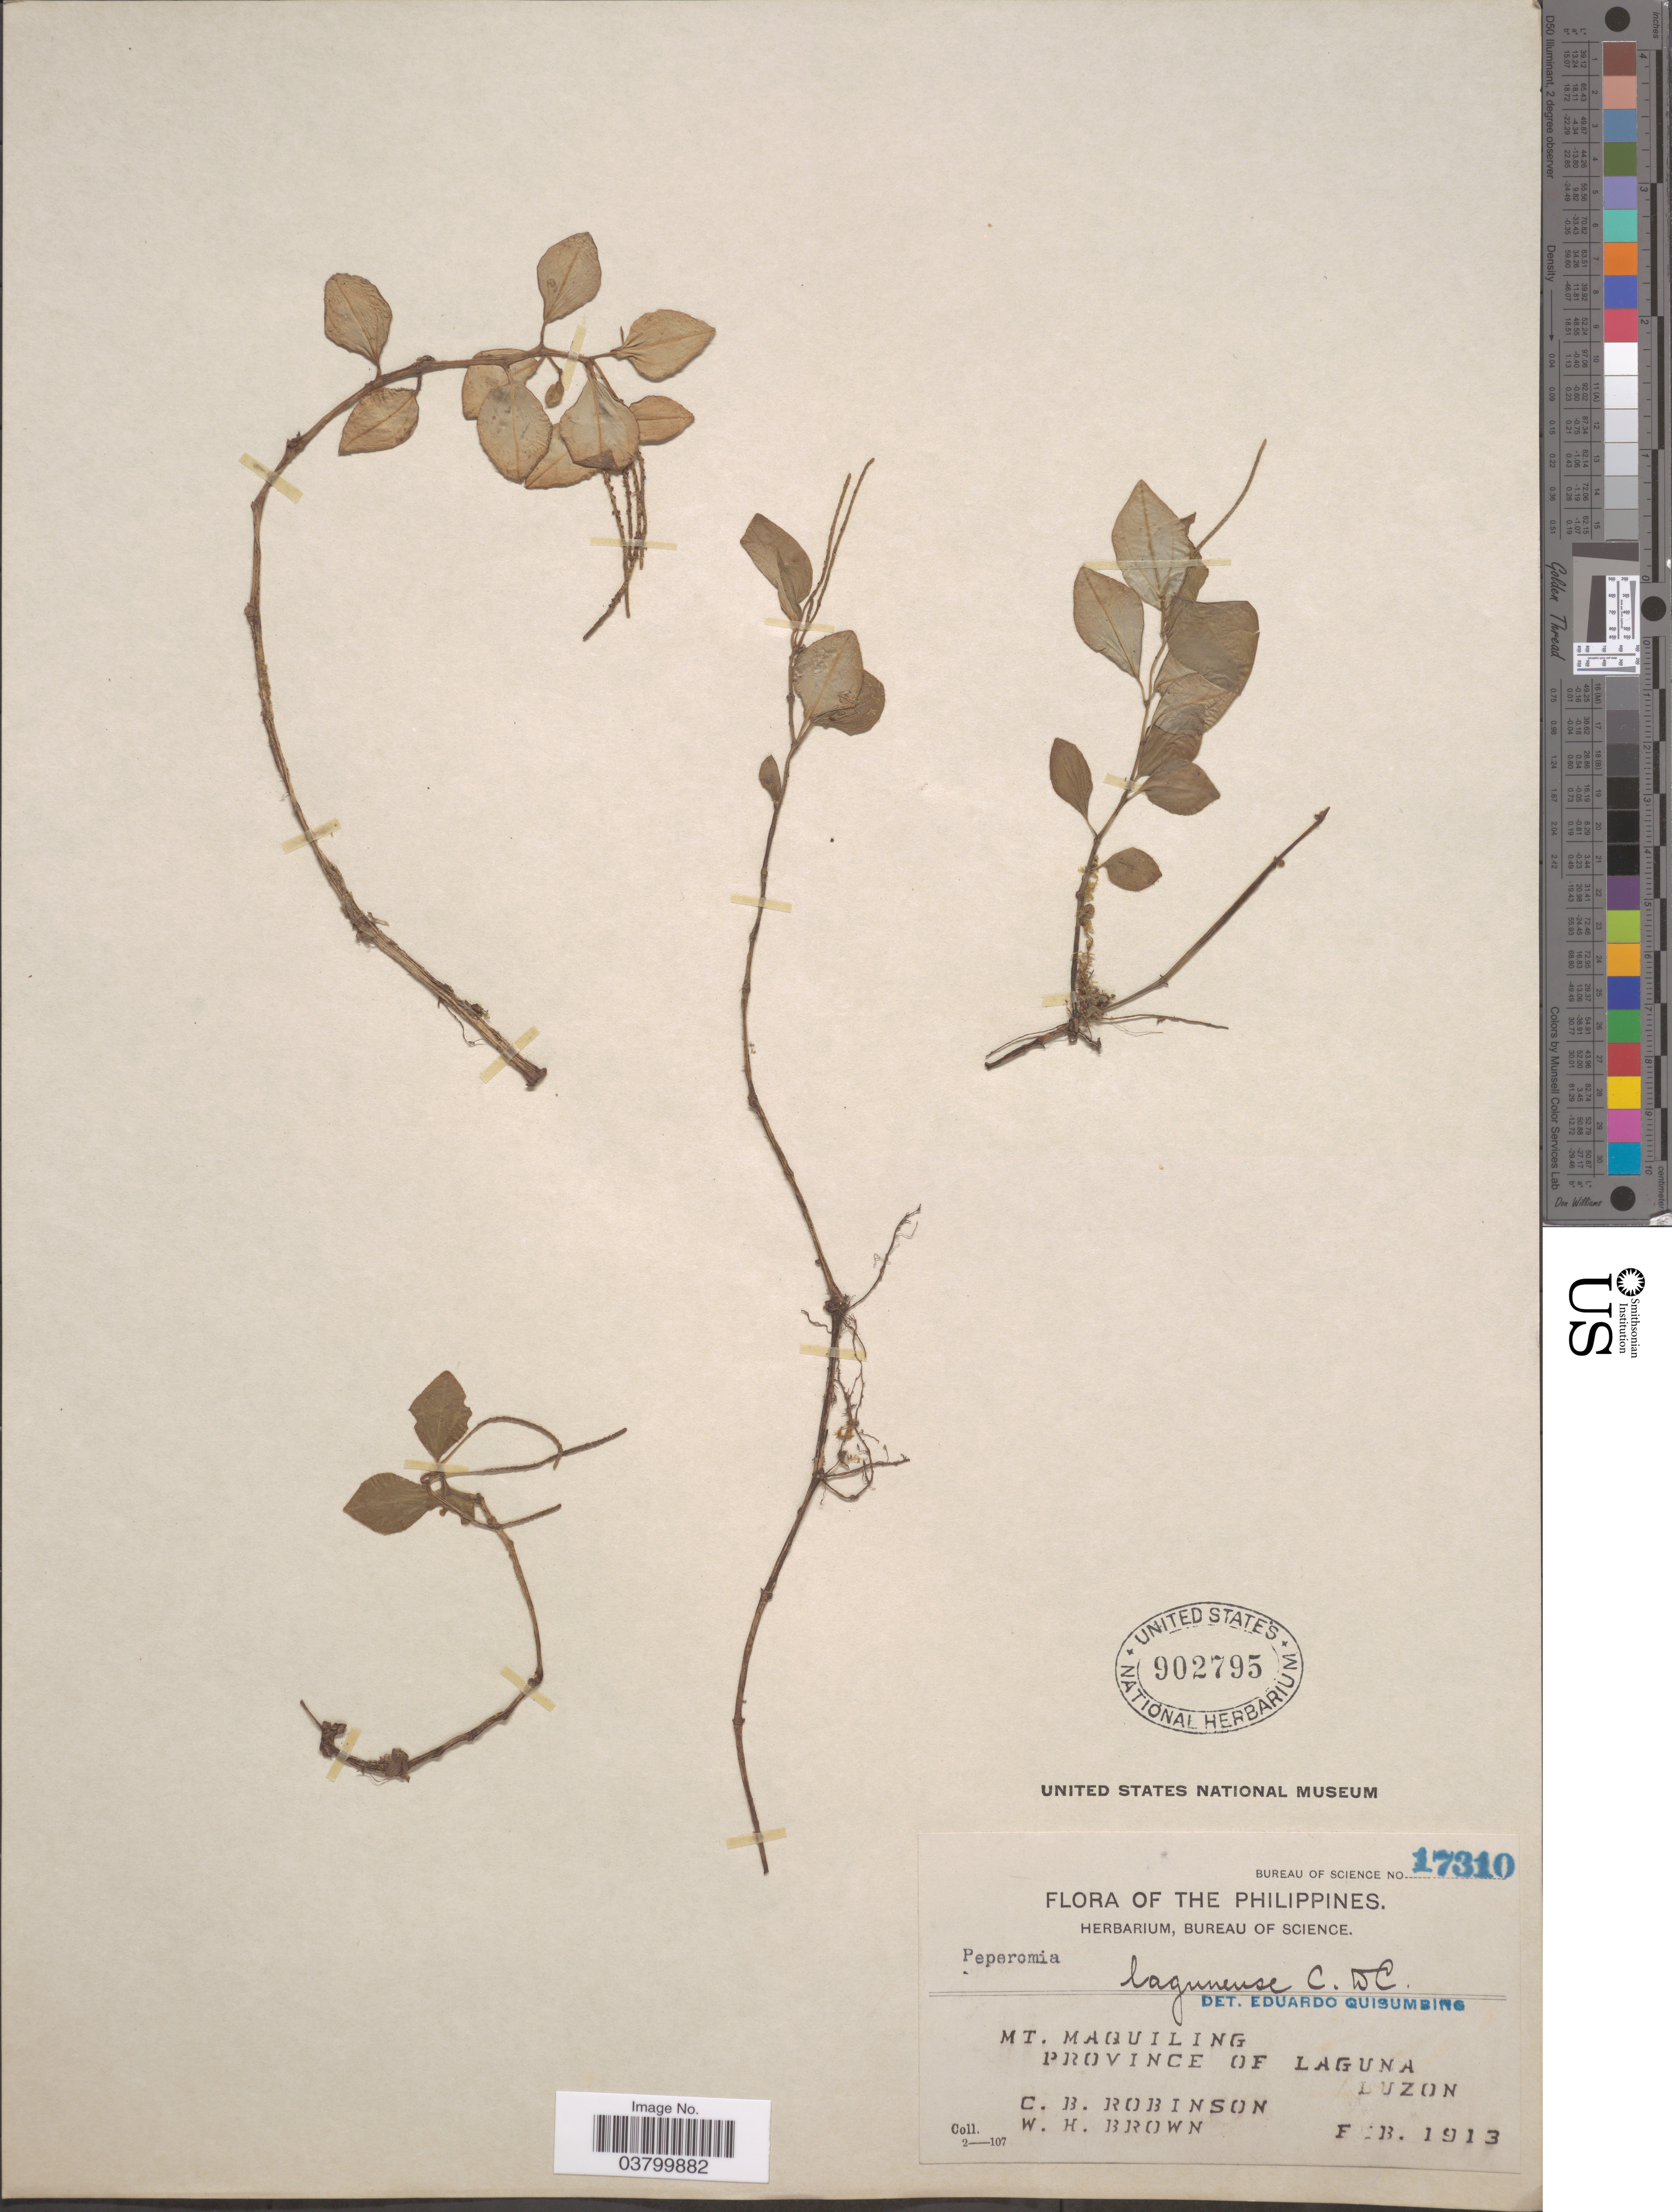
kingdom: Plantae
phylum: Tracheophyta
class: Magnoliopsida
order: Piperales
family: Piperaceae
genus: Peperomia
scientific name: Peperomia lagunaensis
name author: C. DC.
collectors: C. Robinson & W. H. Brown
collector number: Bureau of Science 17310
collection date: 1913-02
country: Philippines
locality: Mt. Maquiling. Province of Laguna. Luzon.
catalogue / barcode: US 902795